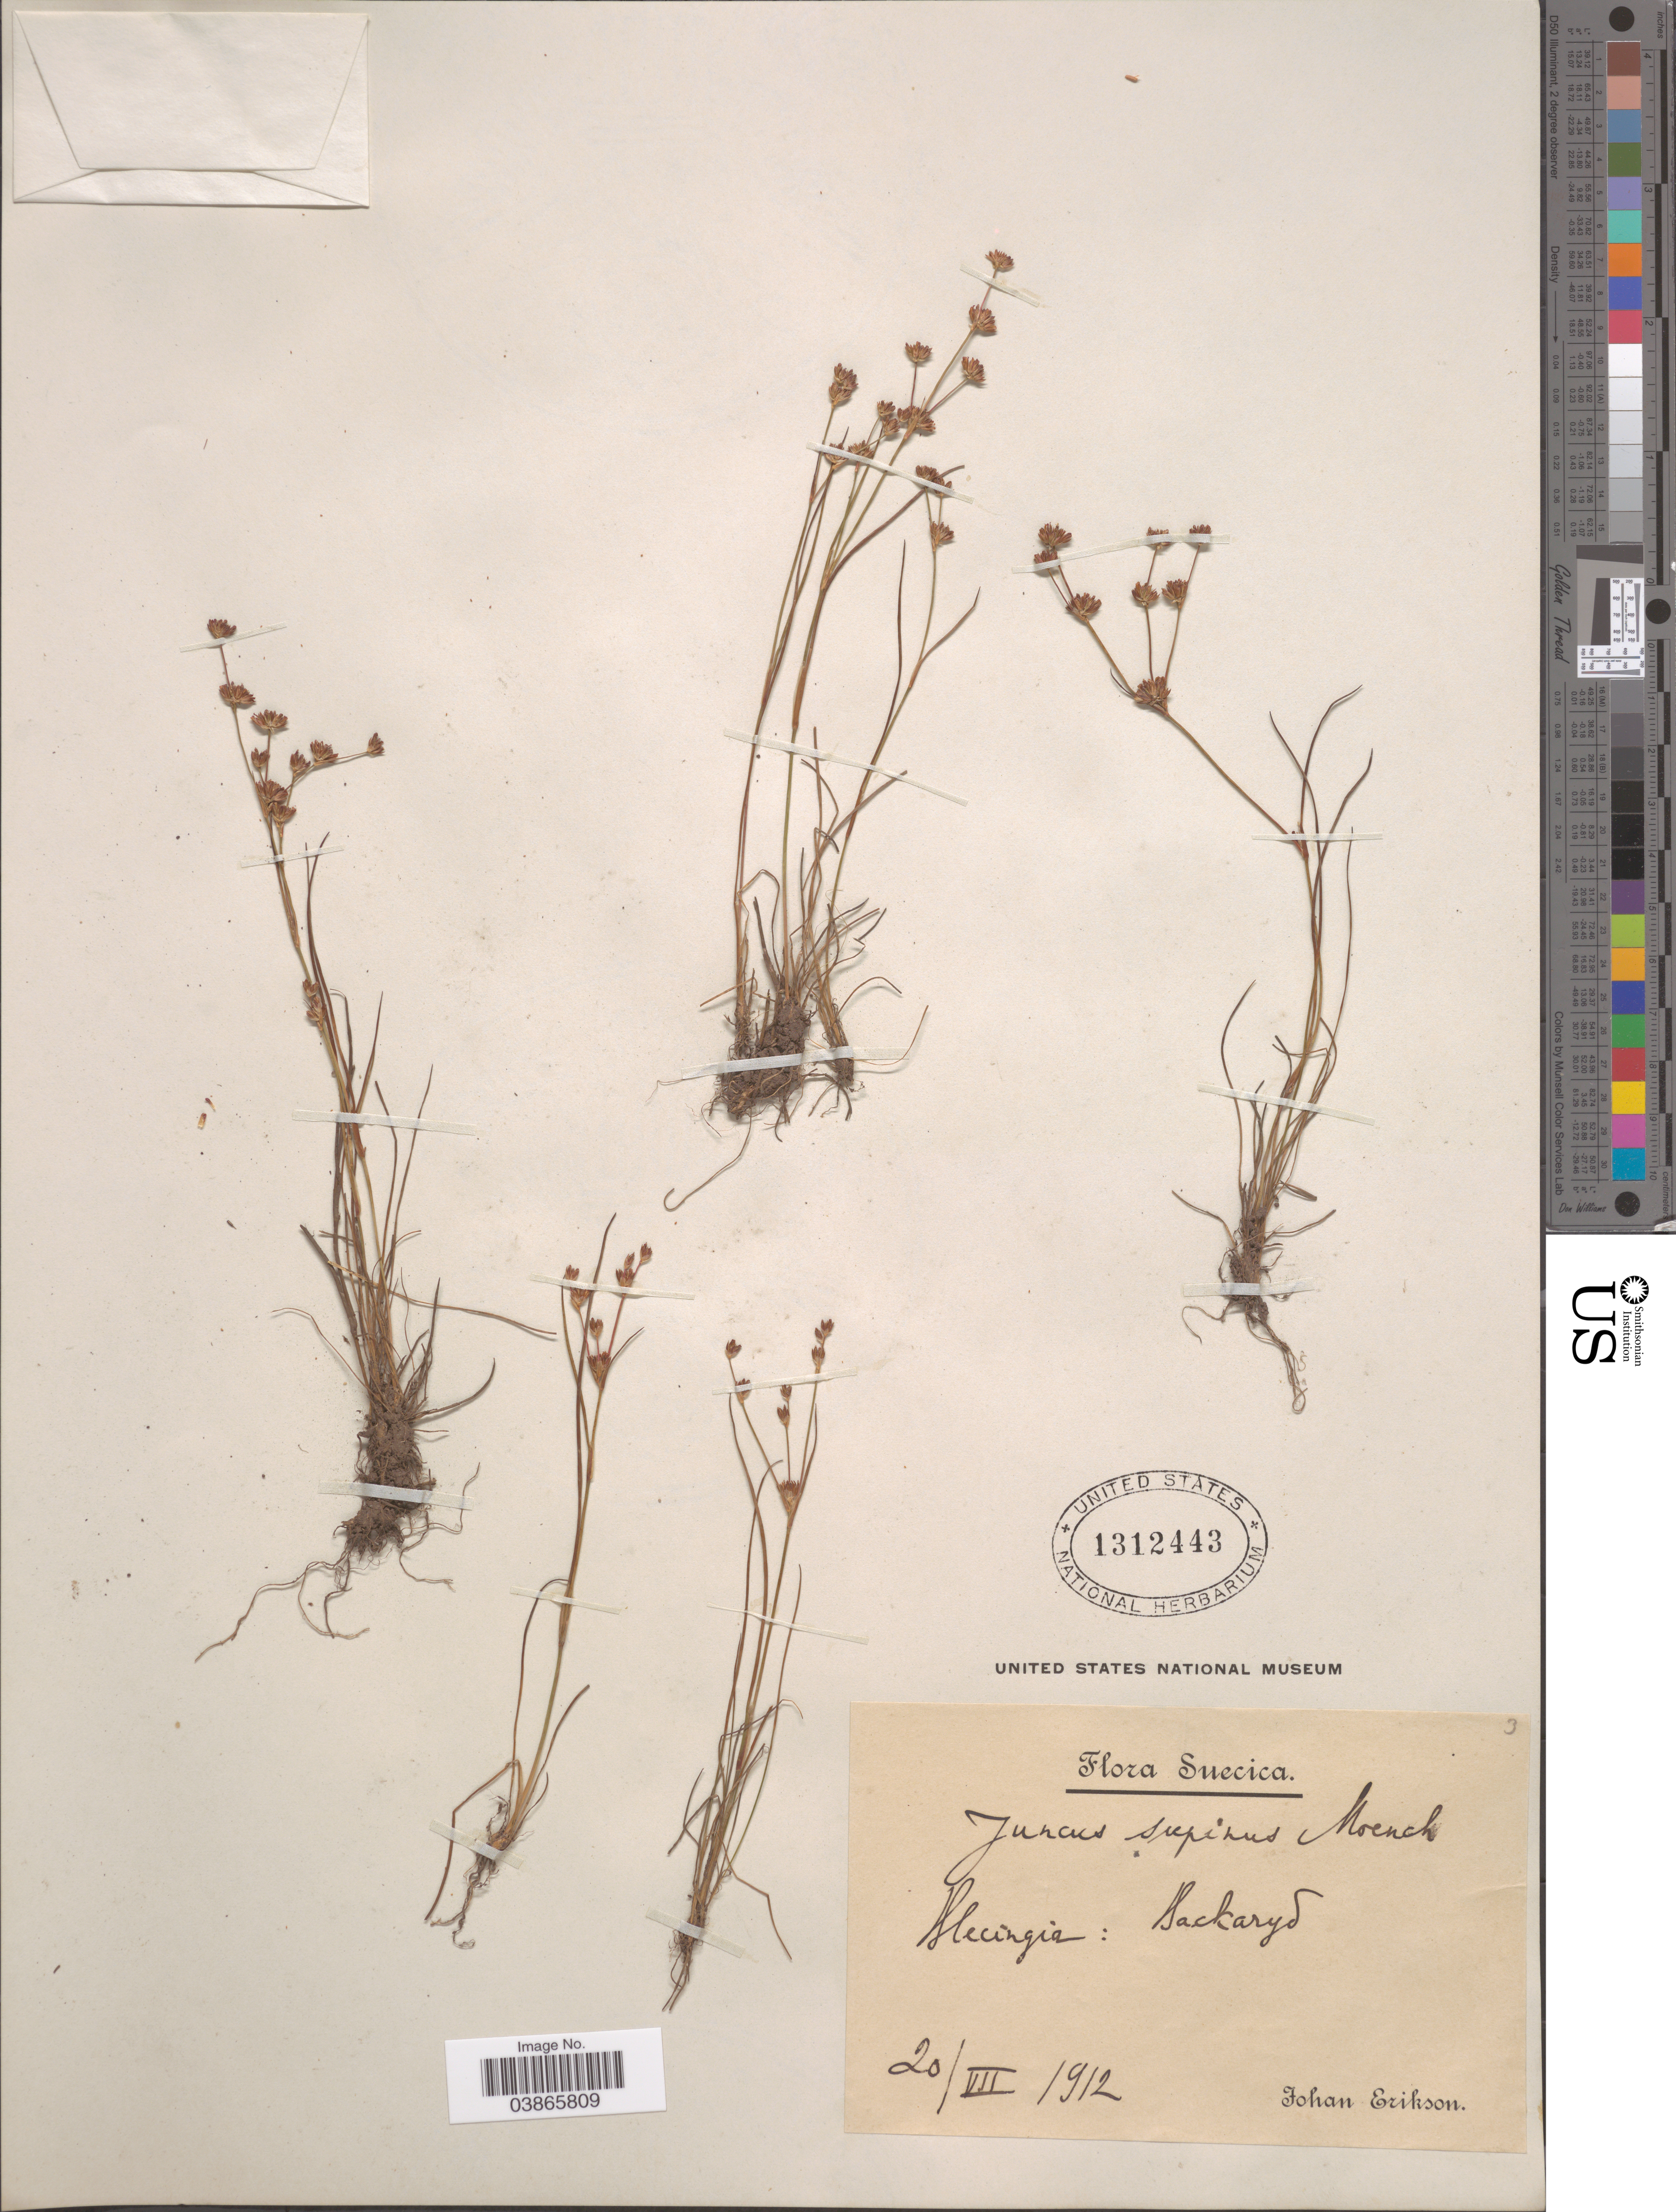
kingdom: Plantae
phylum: Tracheophyta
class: Liliopsida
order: Poales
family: Juncaceae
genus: Juncus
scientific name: Juncus supinus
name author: Moench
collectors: J. Erikson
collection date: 1912-07-20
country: Sweden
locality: Suecica. Hecingia: Backaryd.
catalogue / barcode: US 1312443